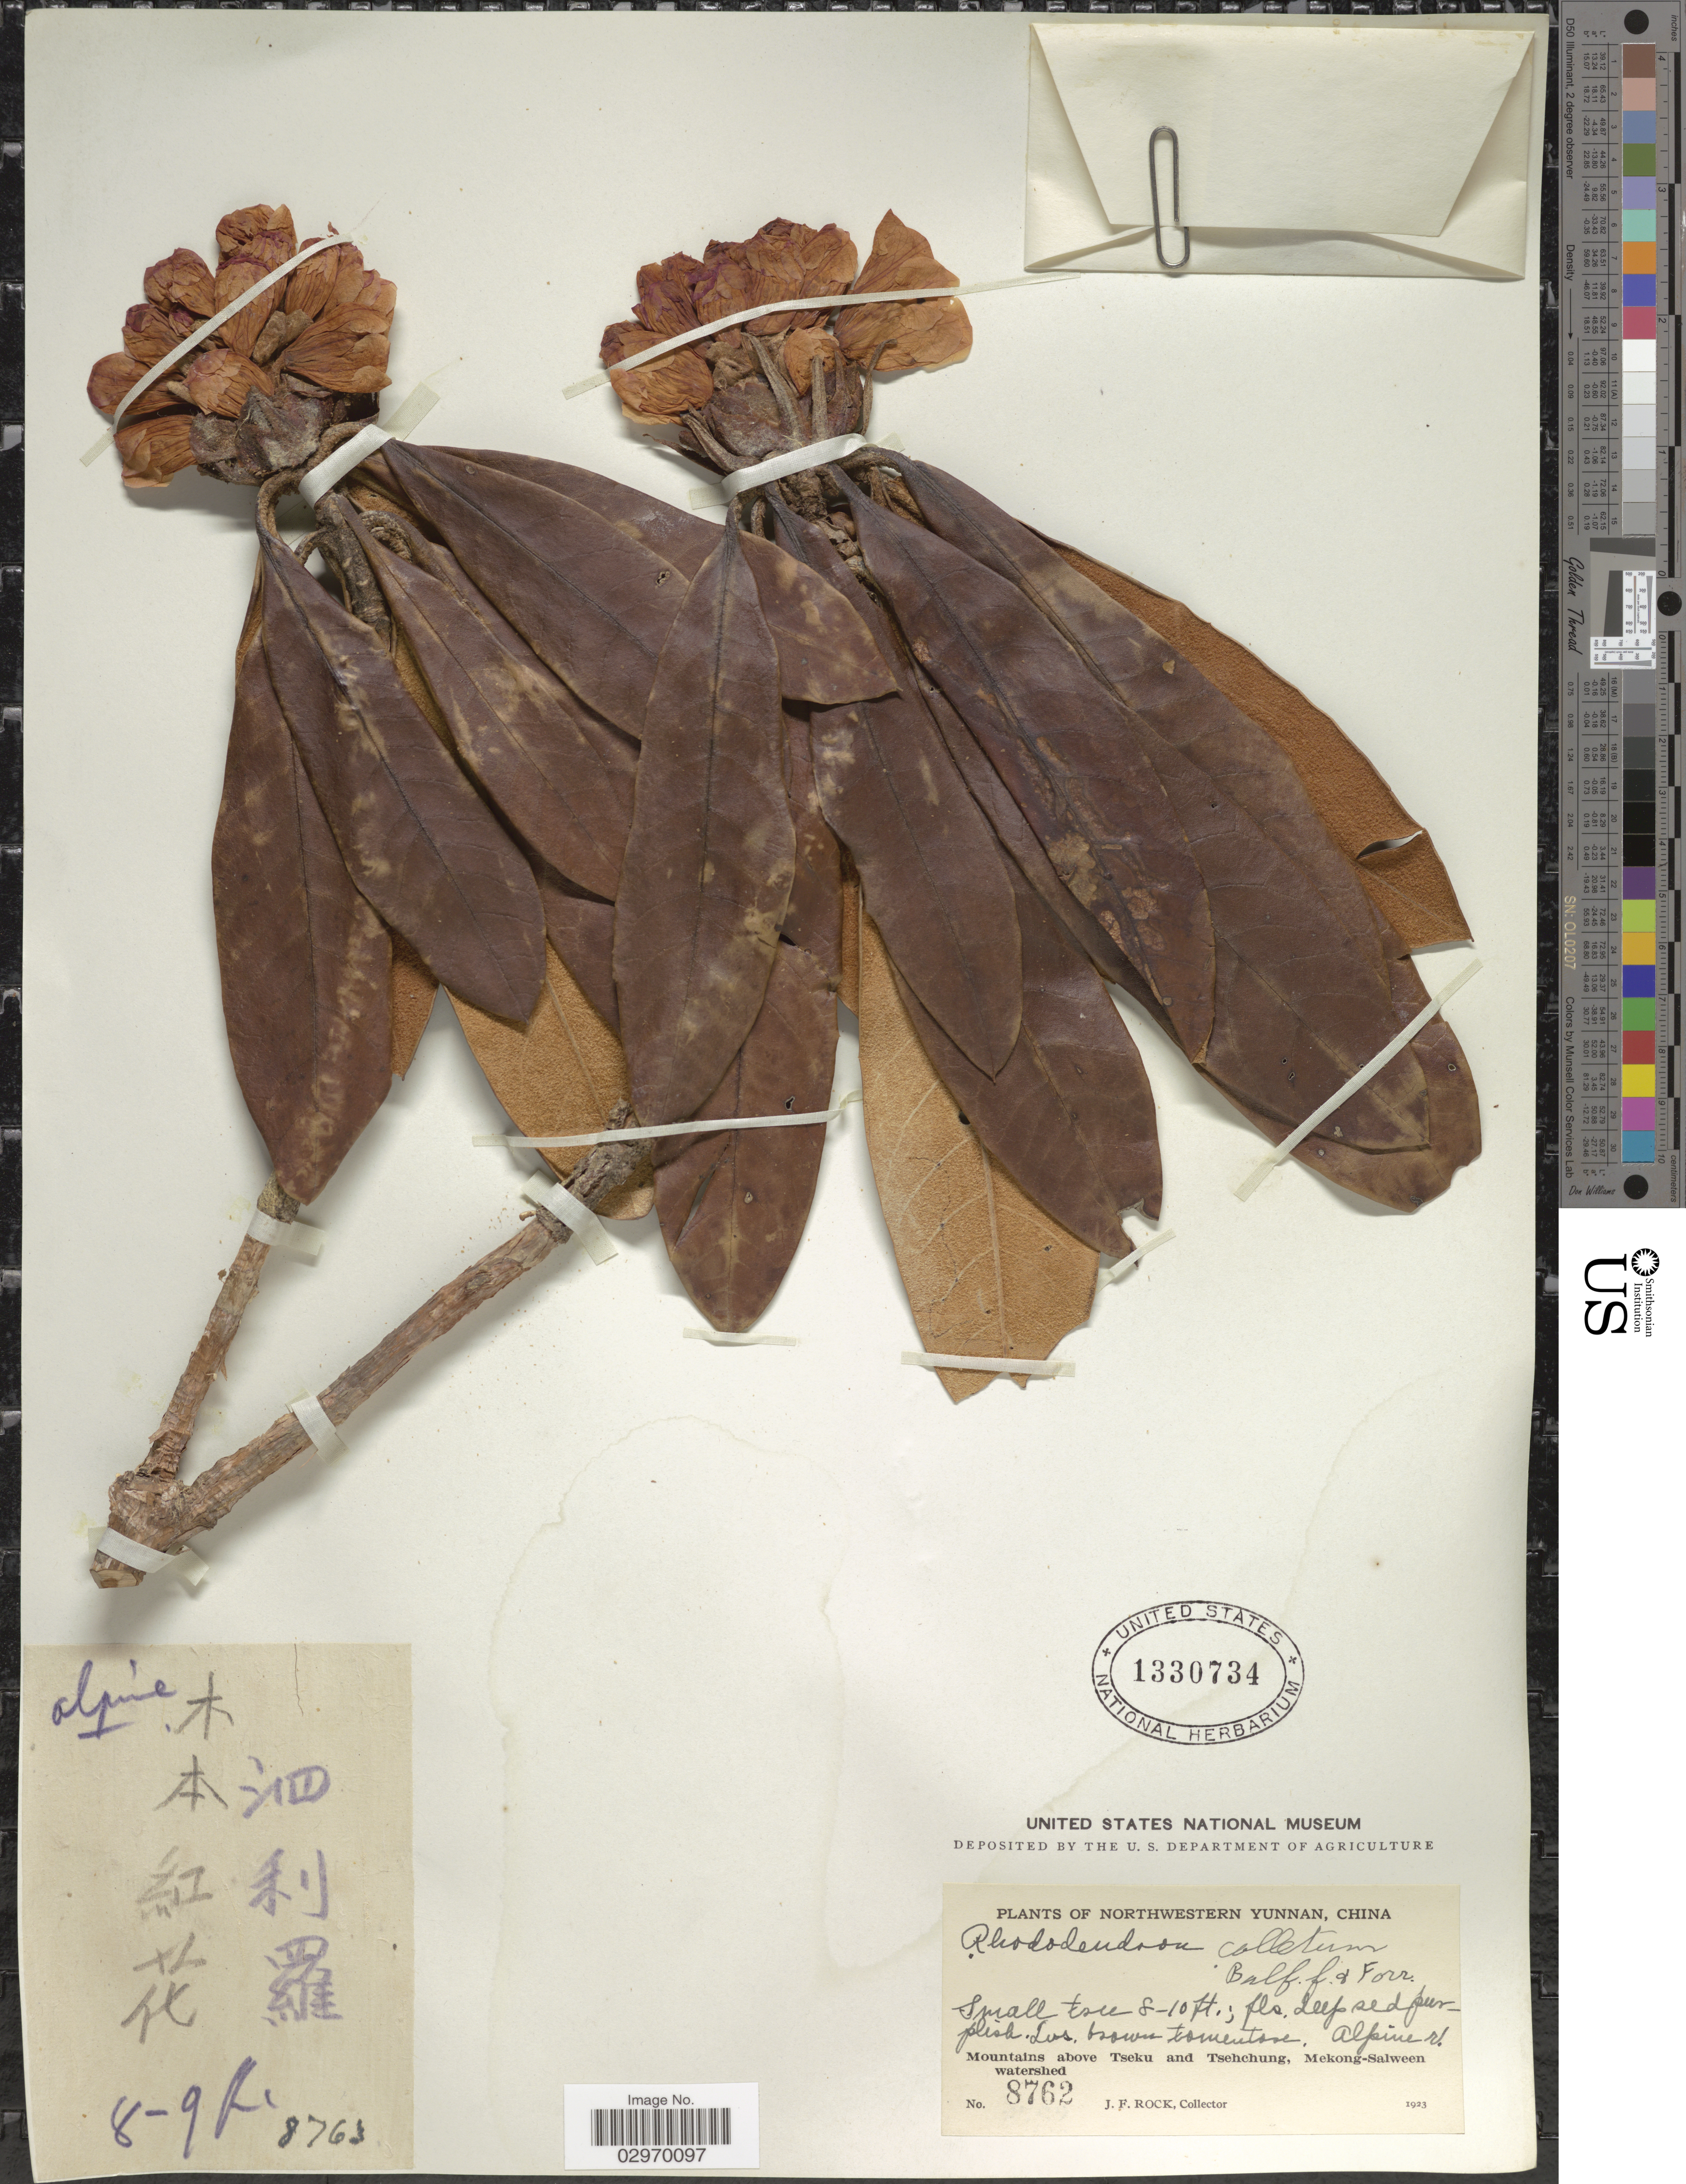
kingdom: Plantae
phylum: Tracheophyta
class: Magnoliopsida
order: Ericales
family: Ericaceae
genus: Rhododendron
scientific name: Rhododendron colletum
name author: Balf. f. & Forrest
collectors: J. Rock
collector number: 8762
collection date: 1923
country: China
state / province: Yunnan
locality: Northwestern Yunnan. Mountains above Tseku and Tsehchung, Mekong-Salween watershed.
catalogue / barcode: US 1330734